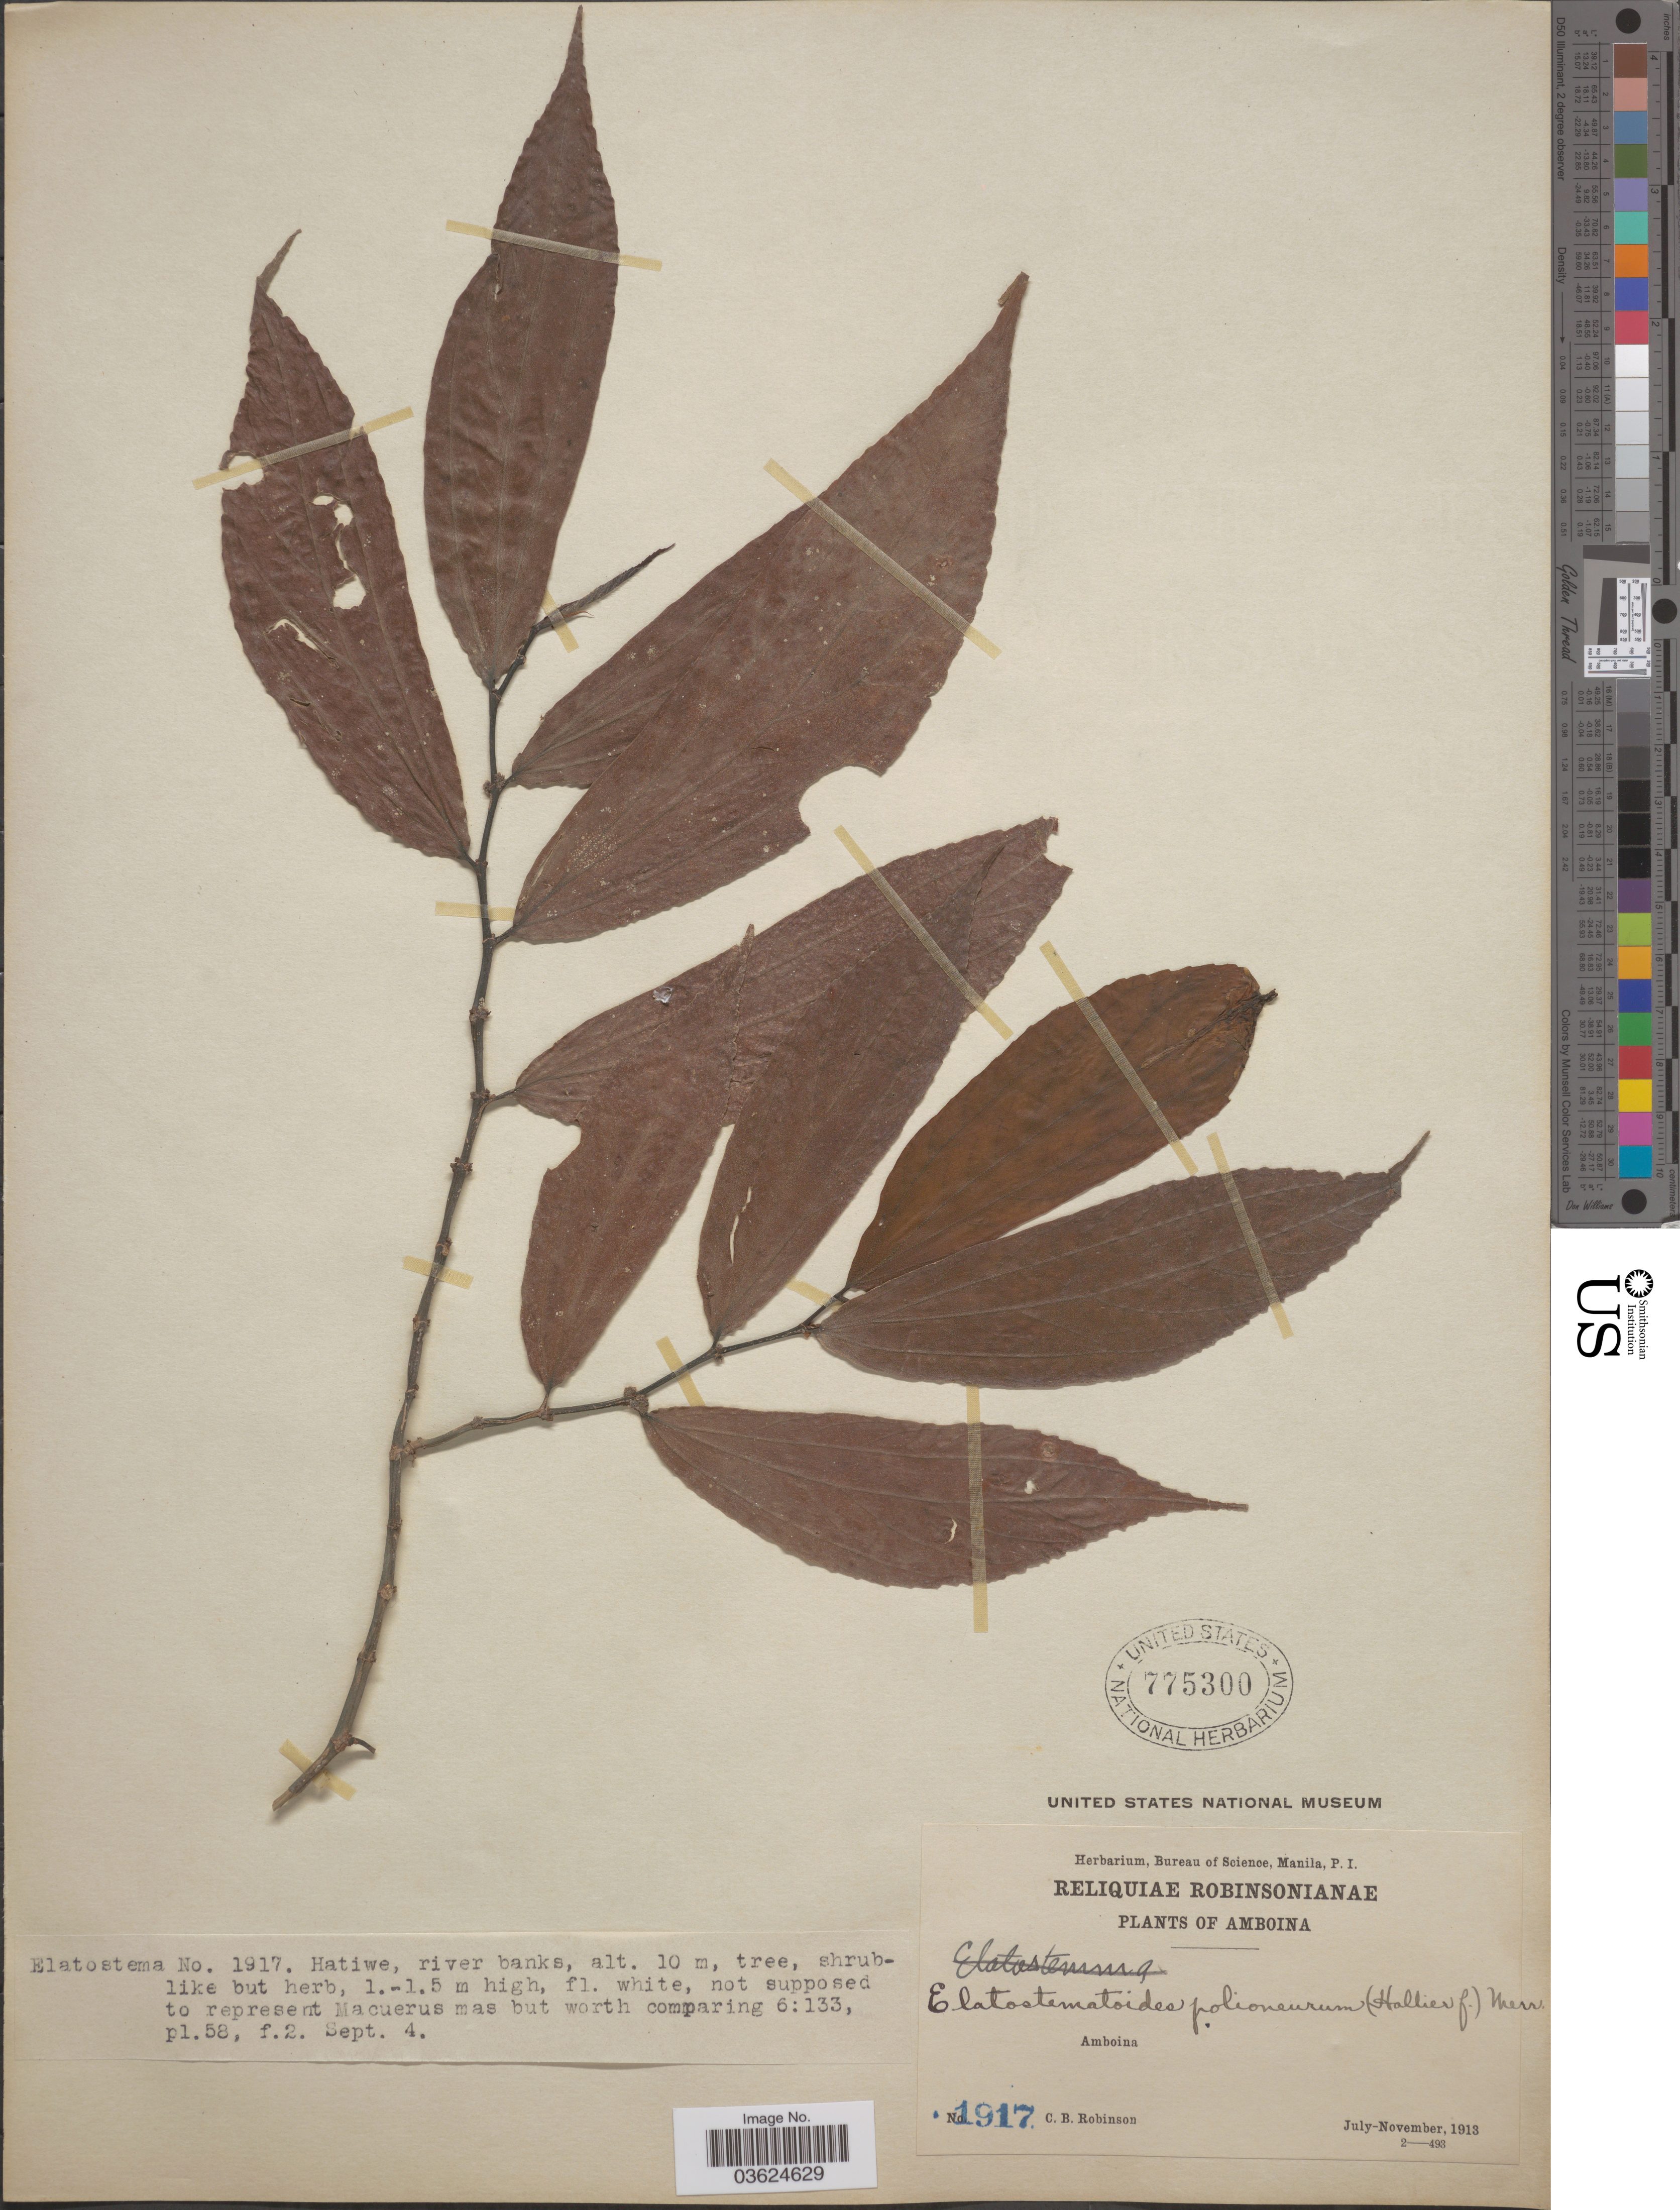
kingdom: Plantae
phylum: Tracheophyta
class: Magnoliopsida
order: Rosales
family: Urticaceae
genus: Elatostematoides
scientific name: Elatostematoides polioneurum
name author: (Hallier f.) Merr.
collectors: C. Robinson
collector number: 1917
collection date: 1913-09-04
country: Indonesia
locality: Amboina. Hatiwe, river banks.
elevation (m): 10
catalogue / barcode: US 775300